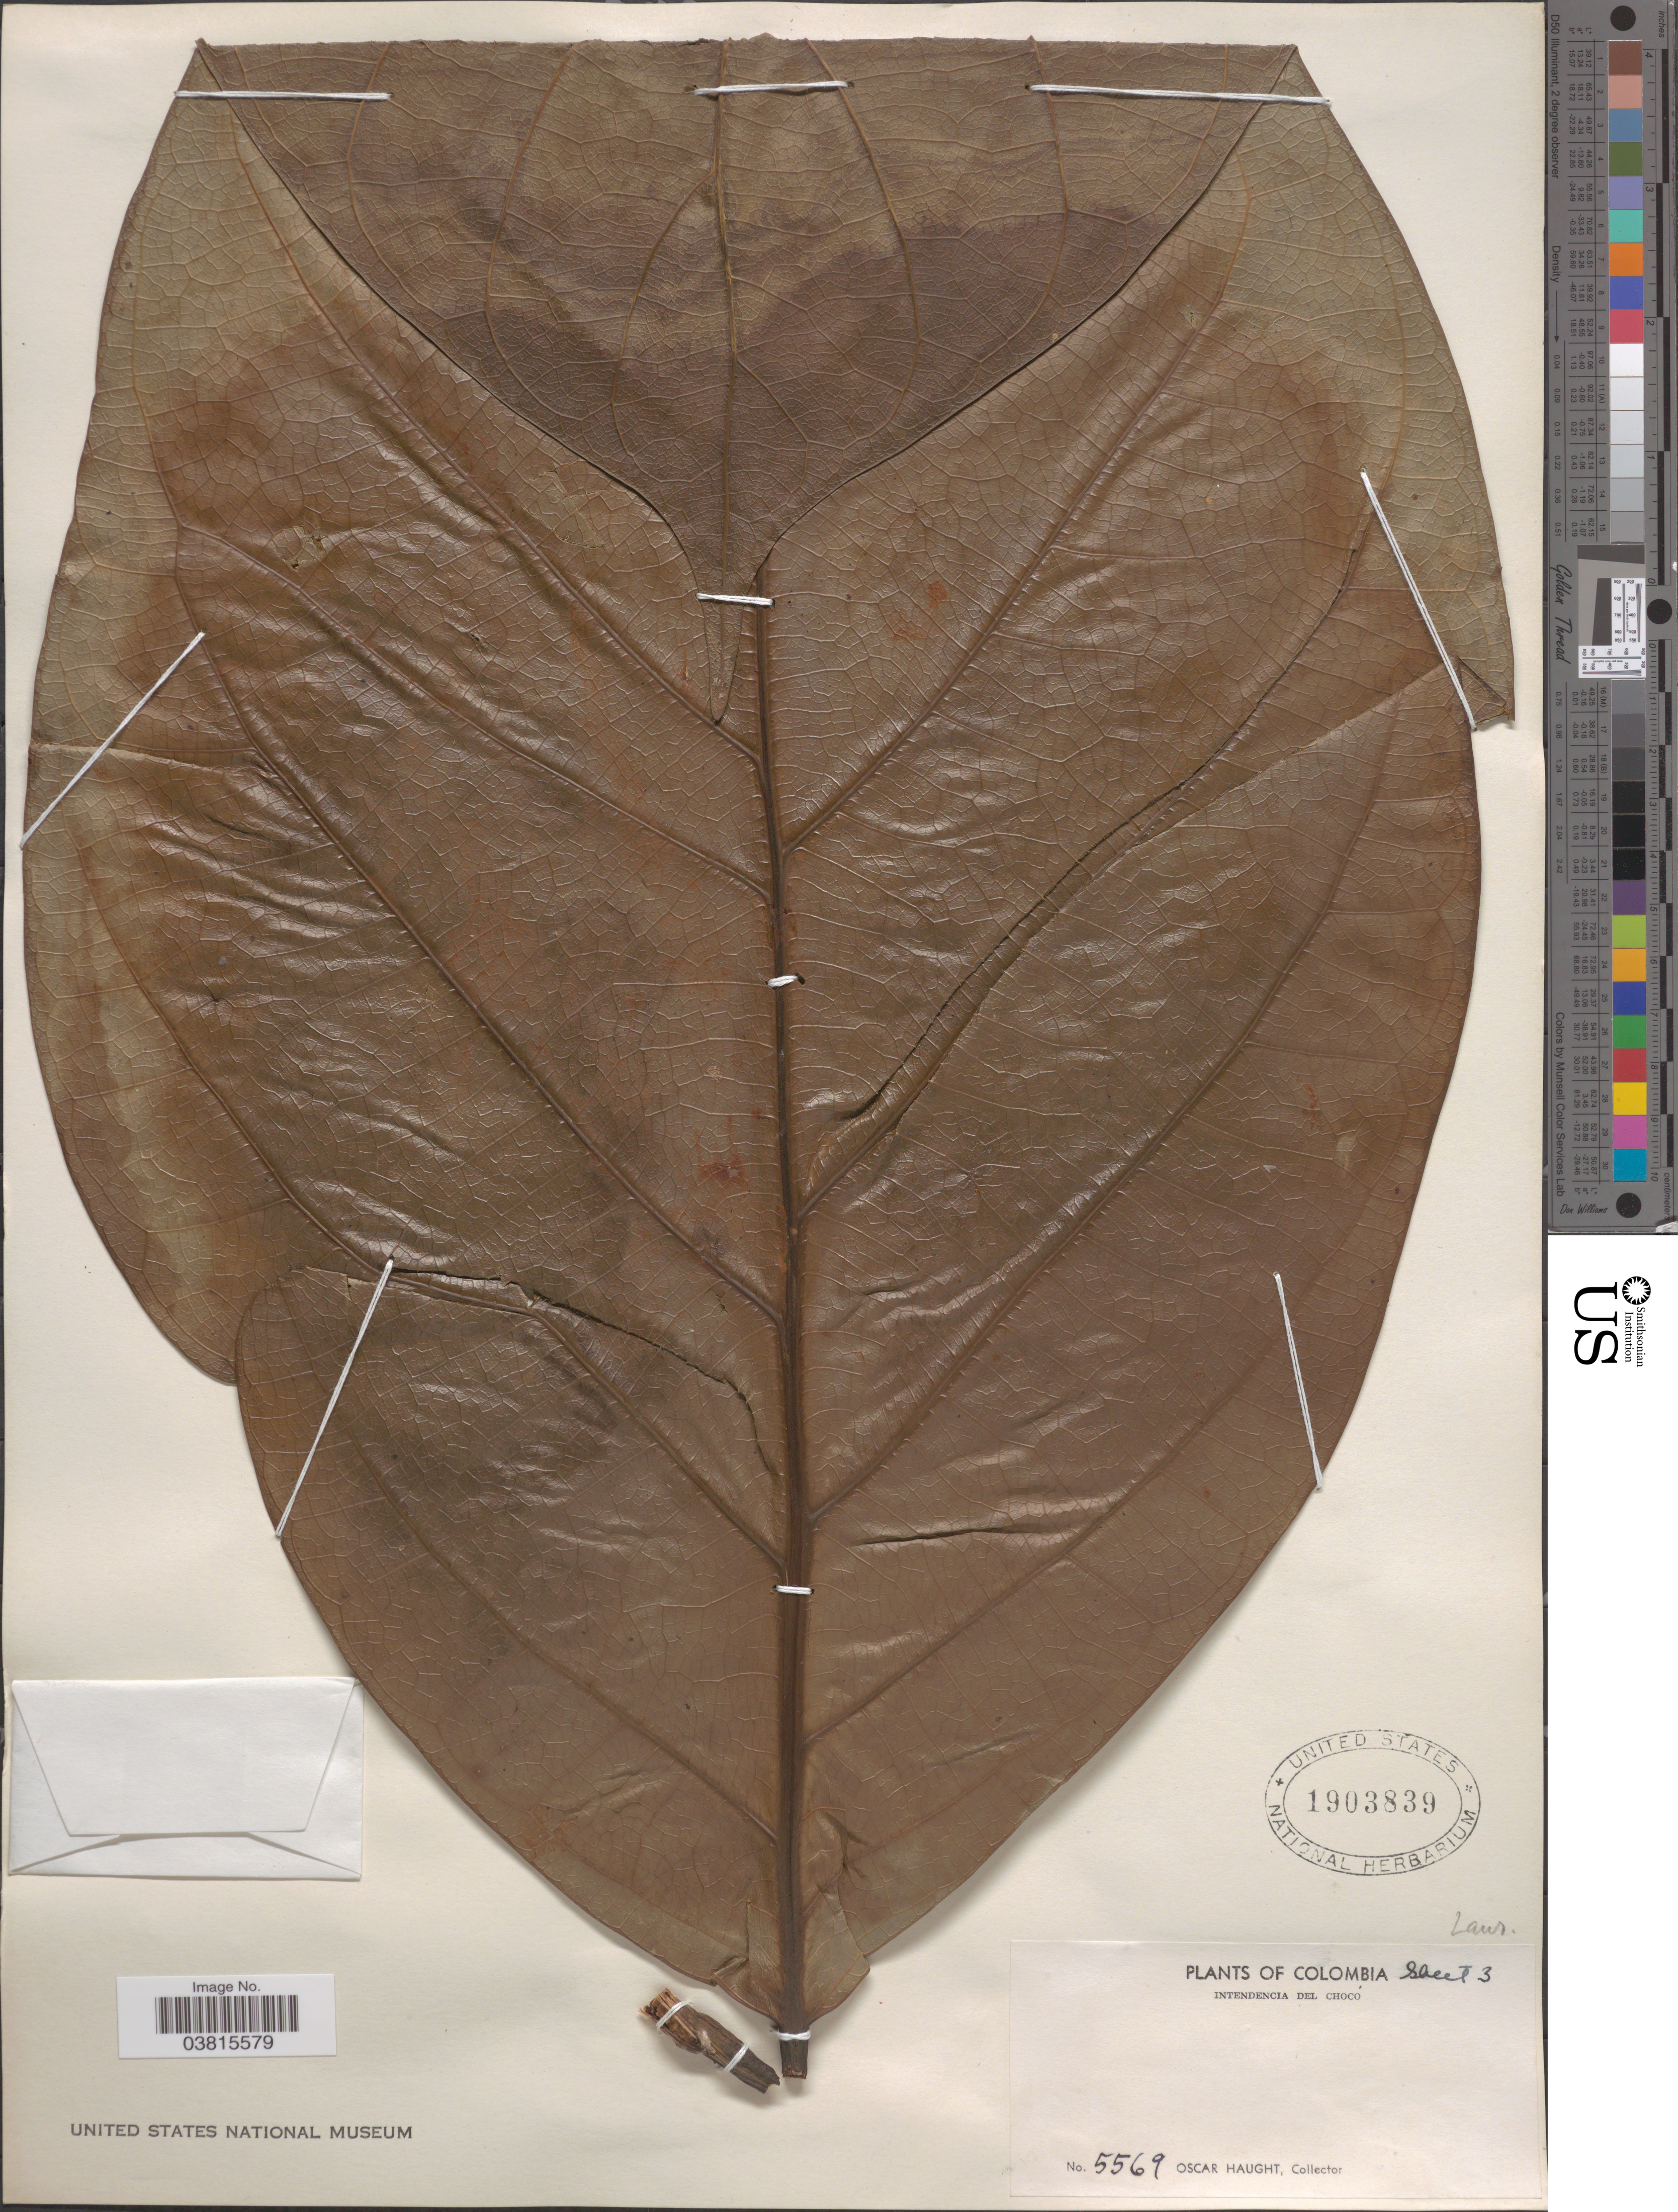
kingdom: Plantae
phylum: Tracheophyta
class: Magnoliopsida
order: Laurales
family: Lauraceae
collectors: O. L. Haught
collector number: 5569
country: Colombia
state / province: Chocó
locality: Intendencia del Chocó.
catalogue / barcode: US 1903839